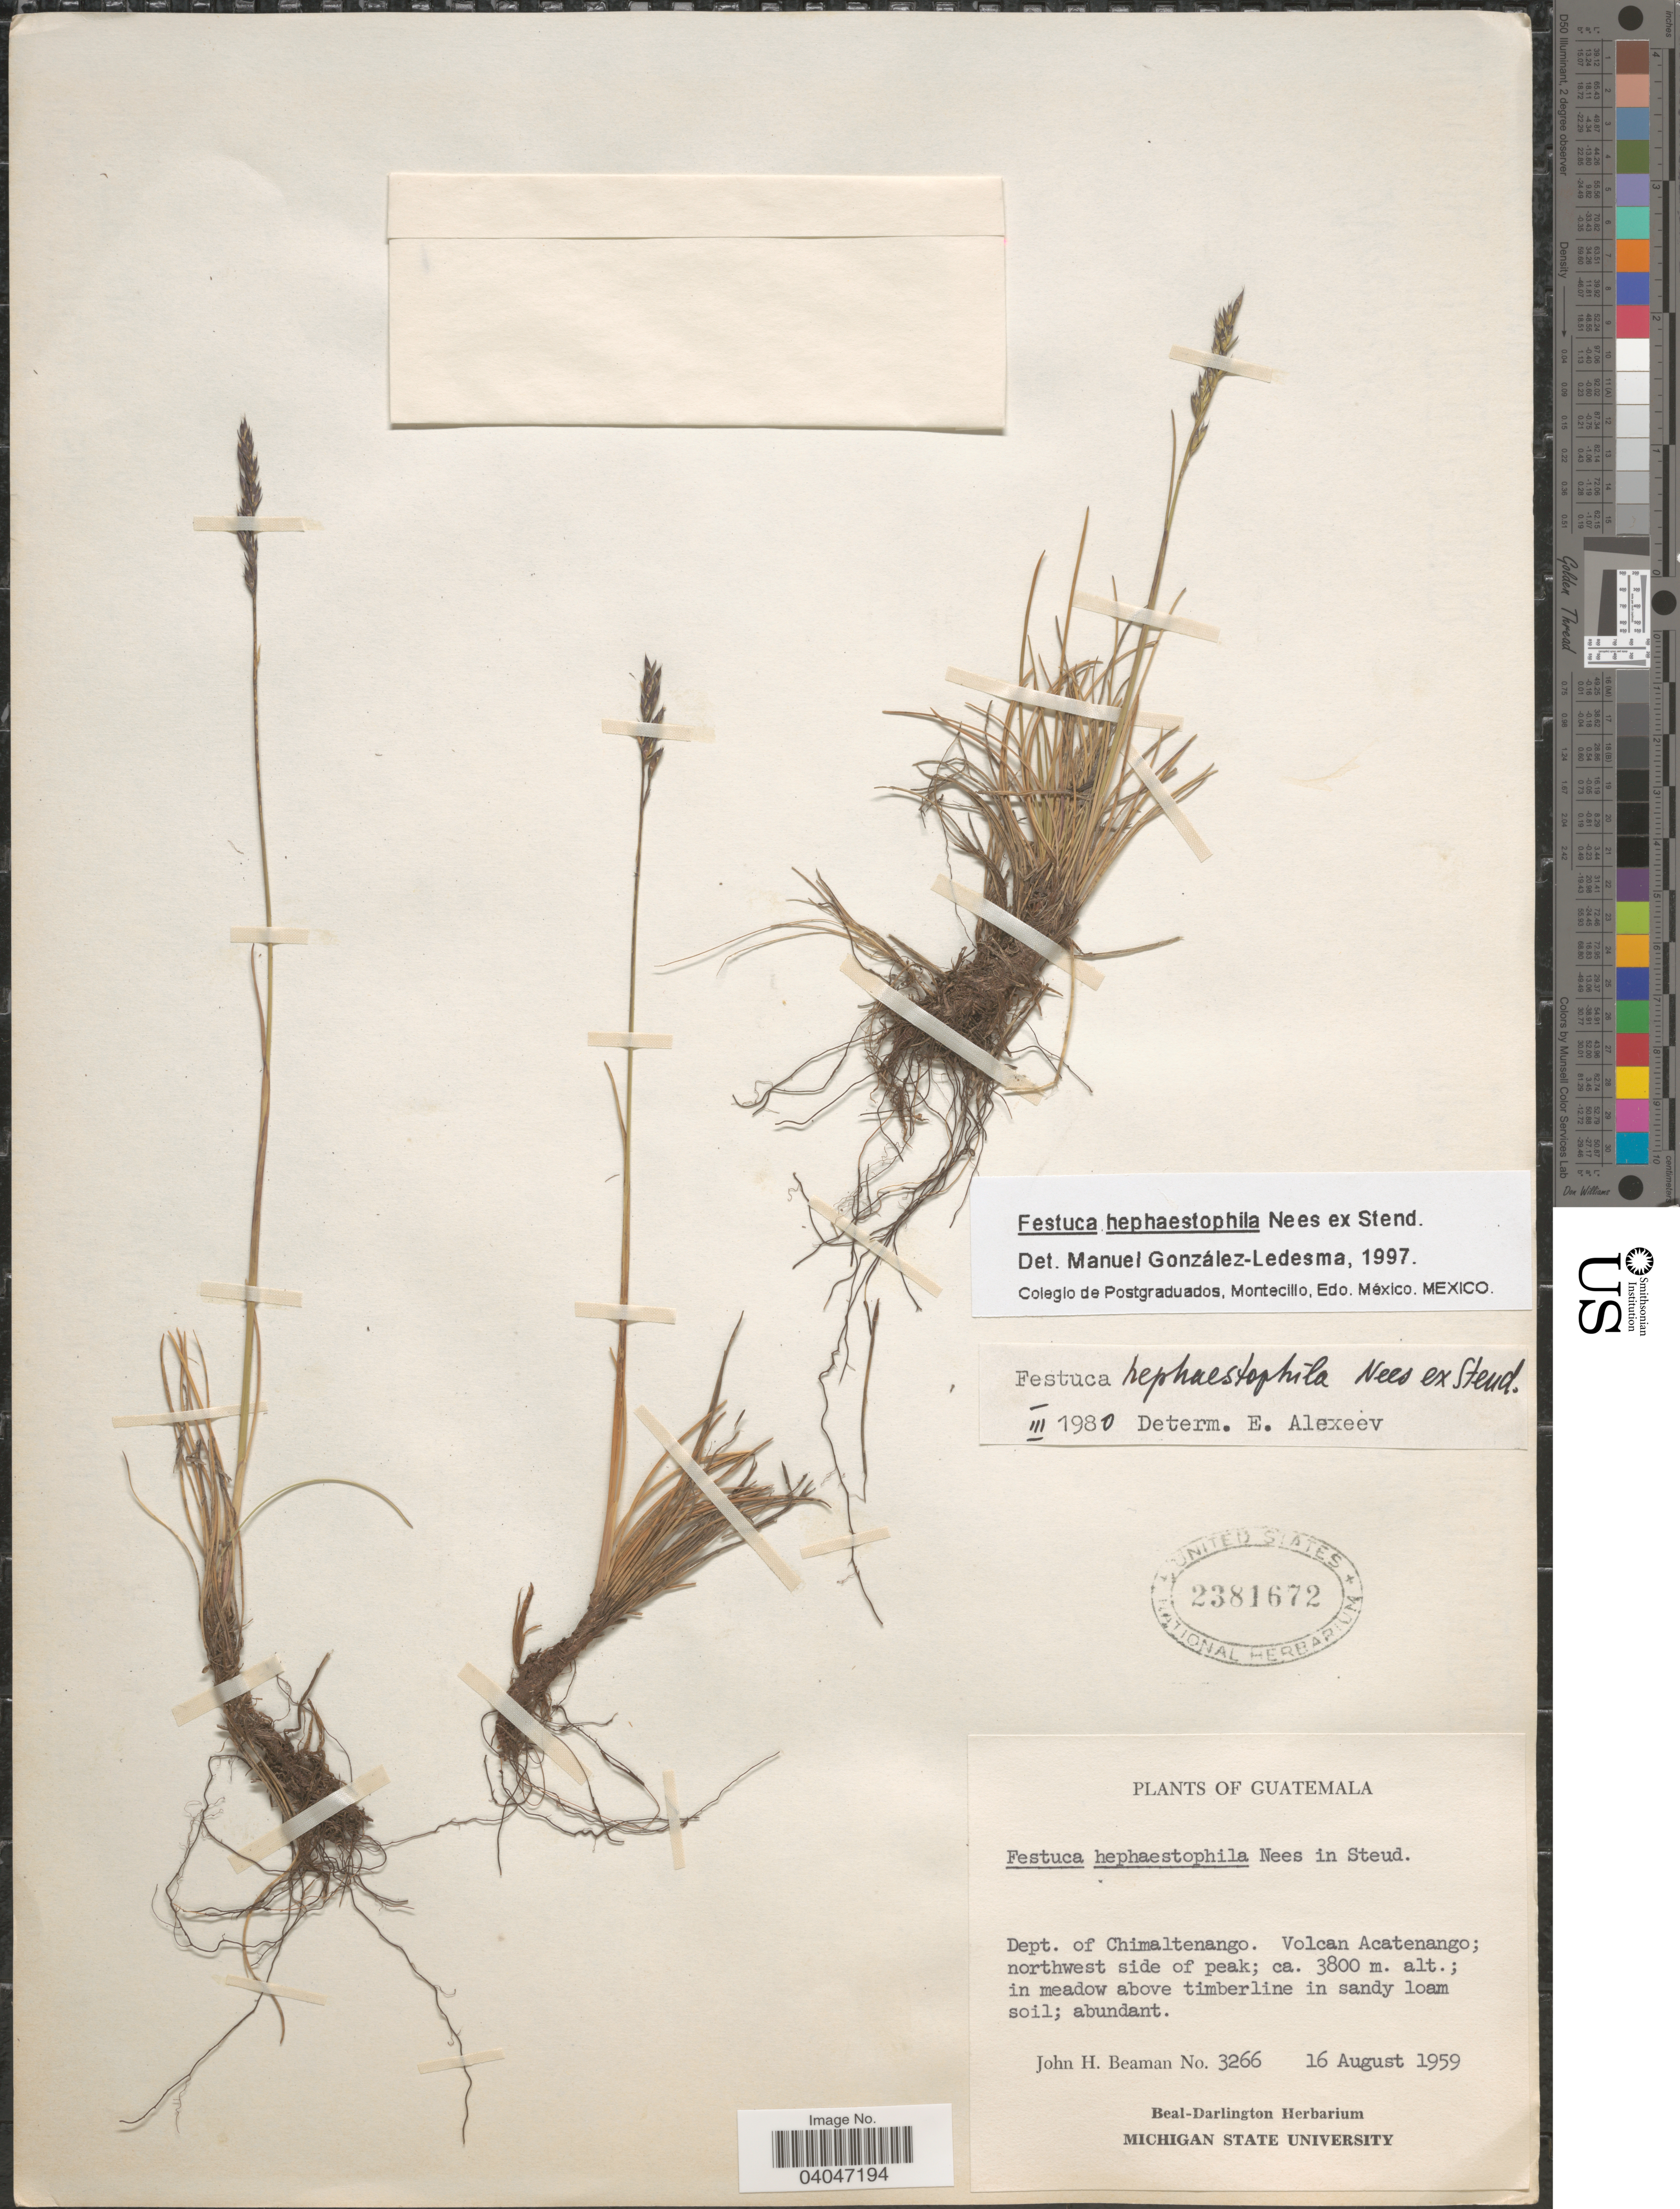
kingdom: Plantae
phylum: Tracheophyta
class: Liliopsida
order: Poales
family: Poaceae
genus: Festuca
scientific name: Festuca hephaestophila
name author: Nees ex Steud.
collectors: J. H. Beaman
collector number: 3266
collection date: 1959-08-16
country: Guatemala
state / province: Chimaltenango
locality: Dept. of Chimaltenango. Volcan Acatenango; northwest side of peak; in meadow above timberline in sandy loam soil.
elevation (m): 3800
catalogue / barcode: US 2381672